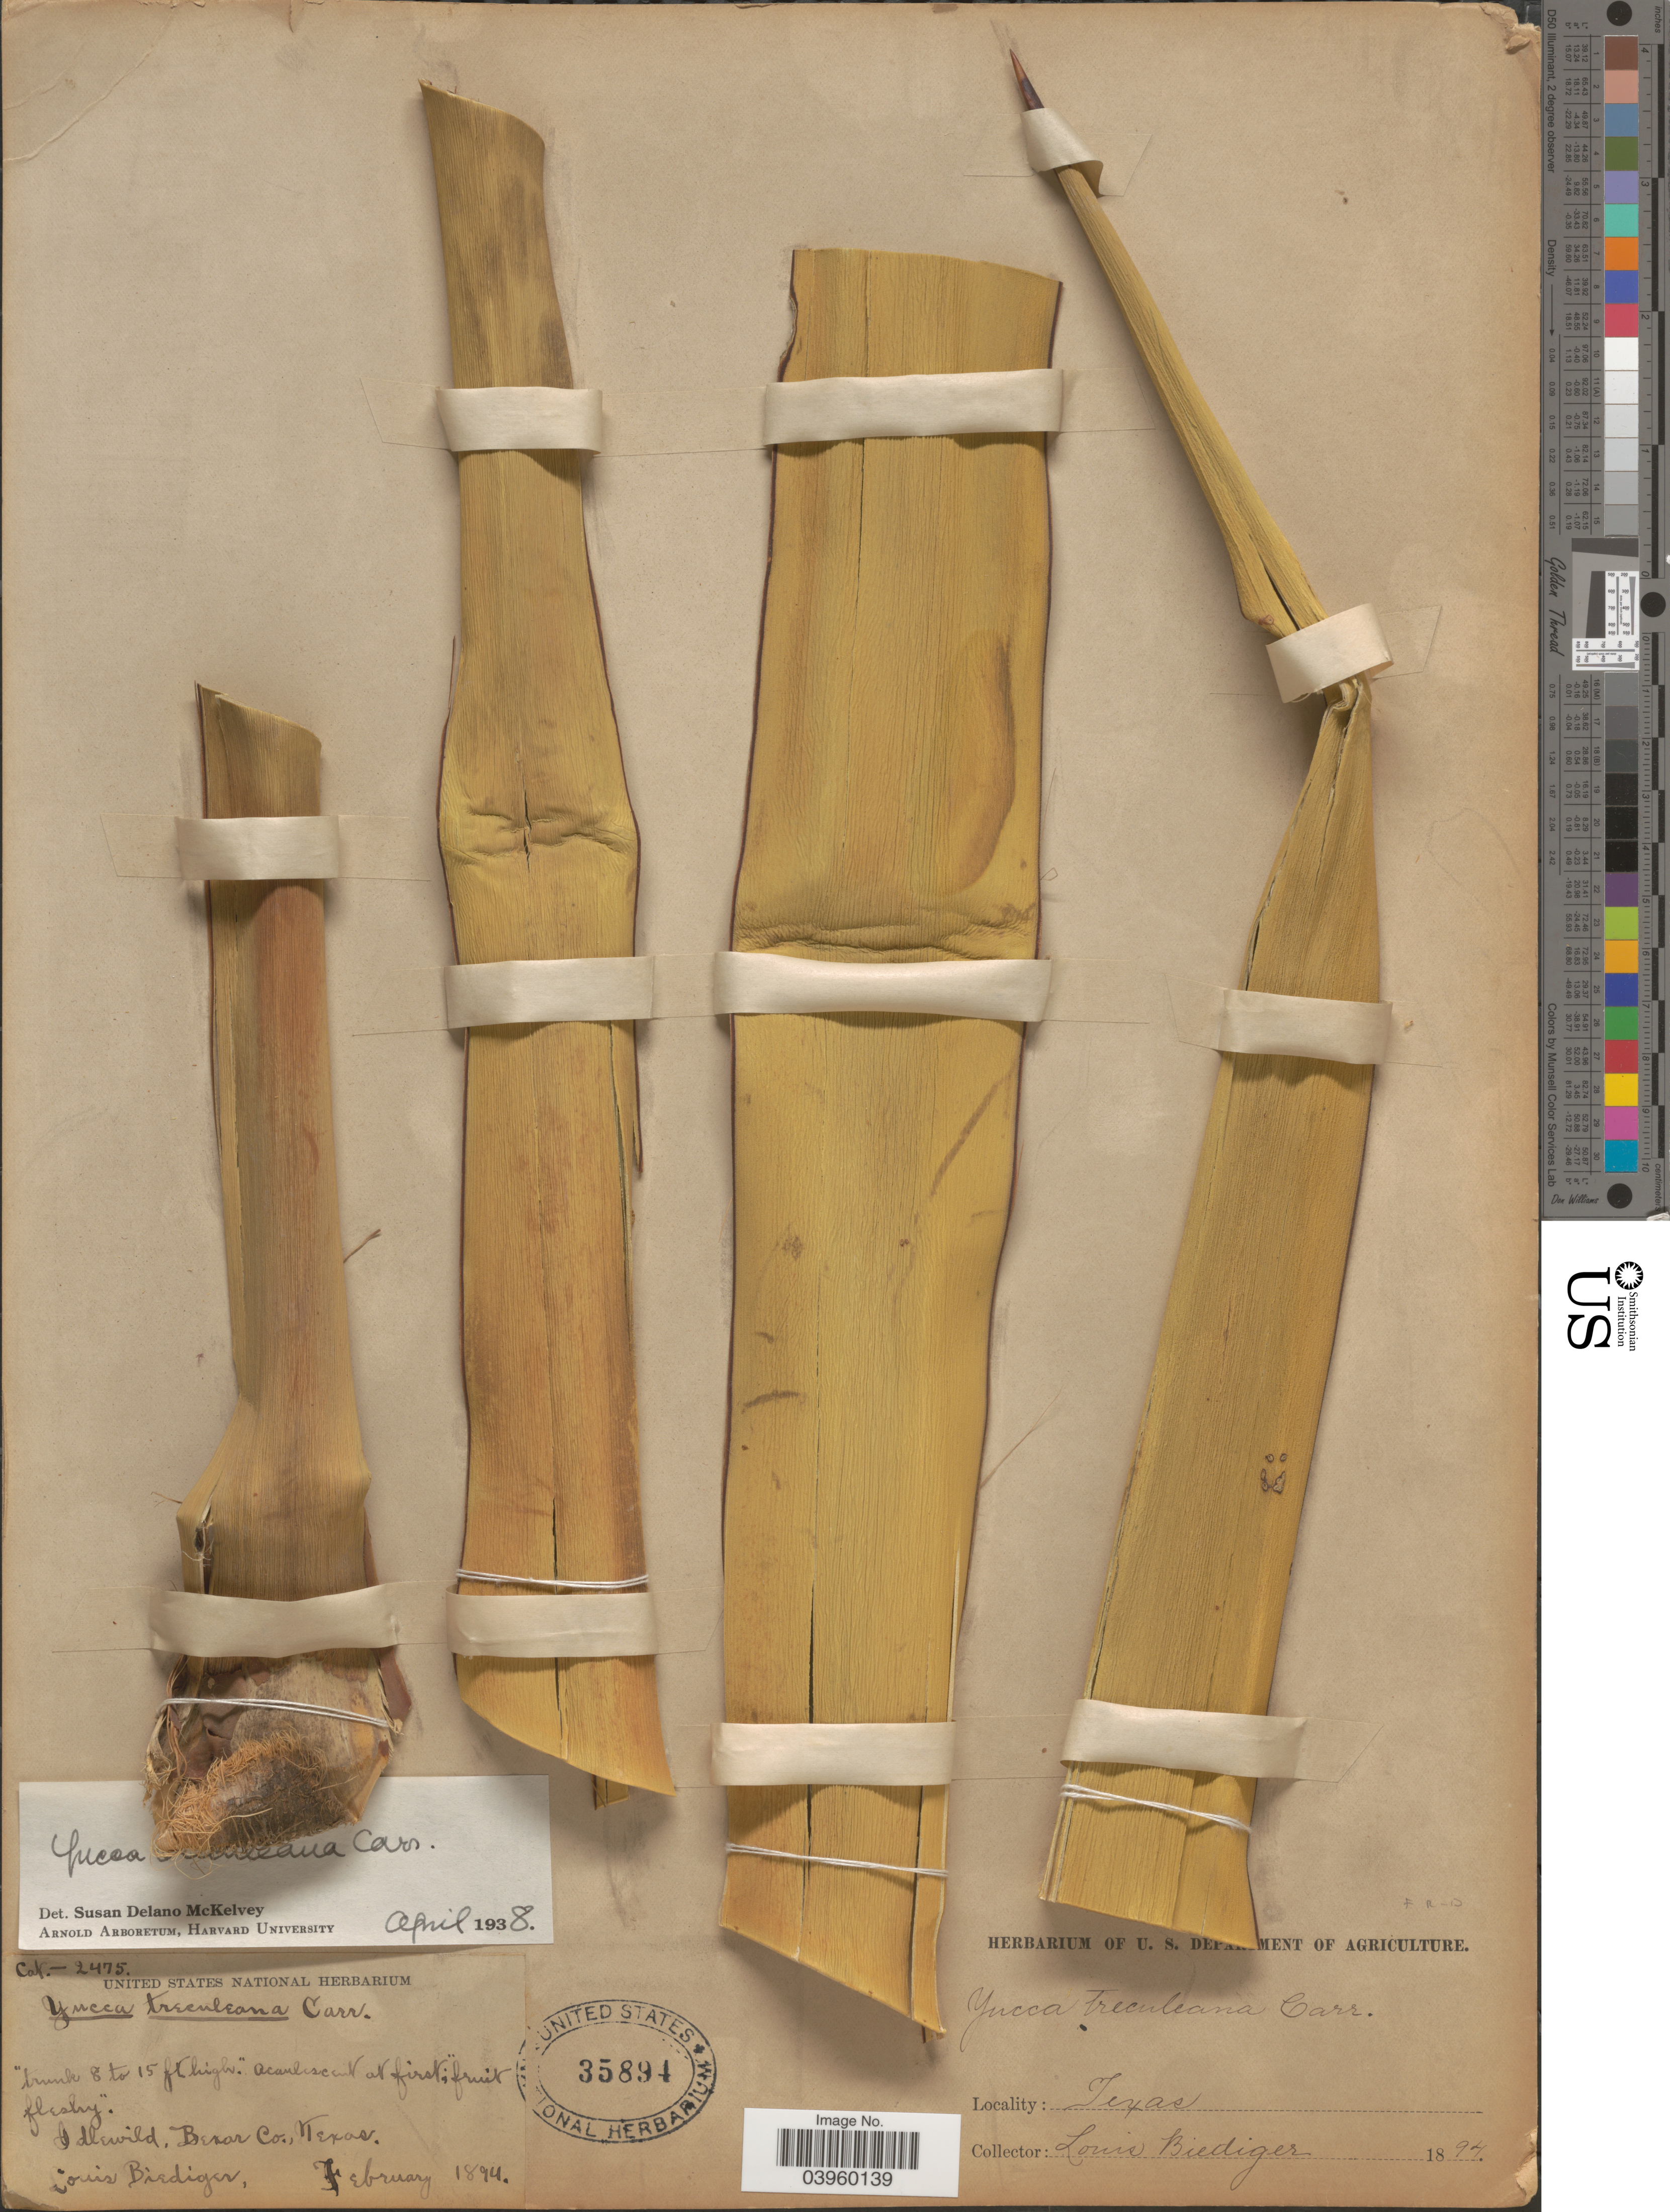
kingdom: Plantae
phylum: Tracheophyta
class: Liliopsida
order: Asparagales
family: Asparagaceae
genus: Yucca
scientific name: Yucca treculeana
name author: Carrière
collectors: L. Biediger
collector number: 2475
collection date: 1894-02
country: United States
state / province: Texas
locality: Idlewild, Bexar Co.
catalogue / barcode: US 35894